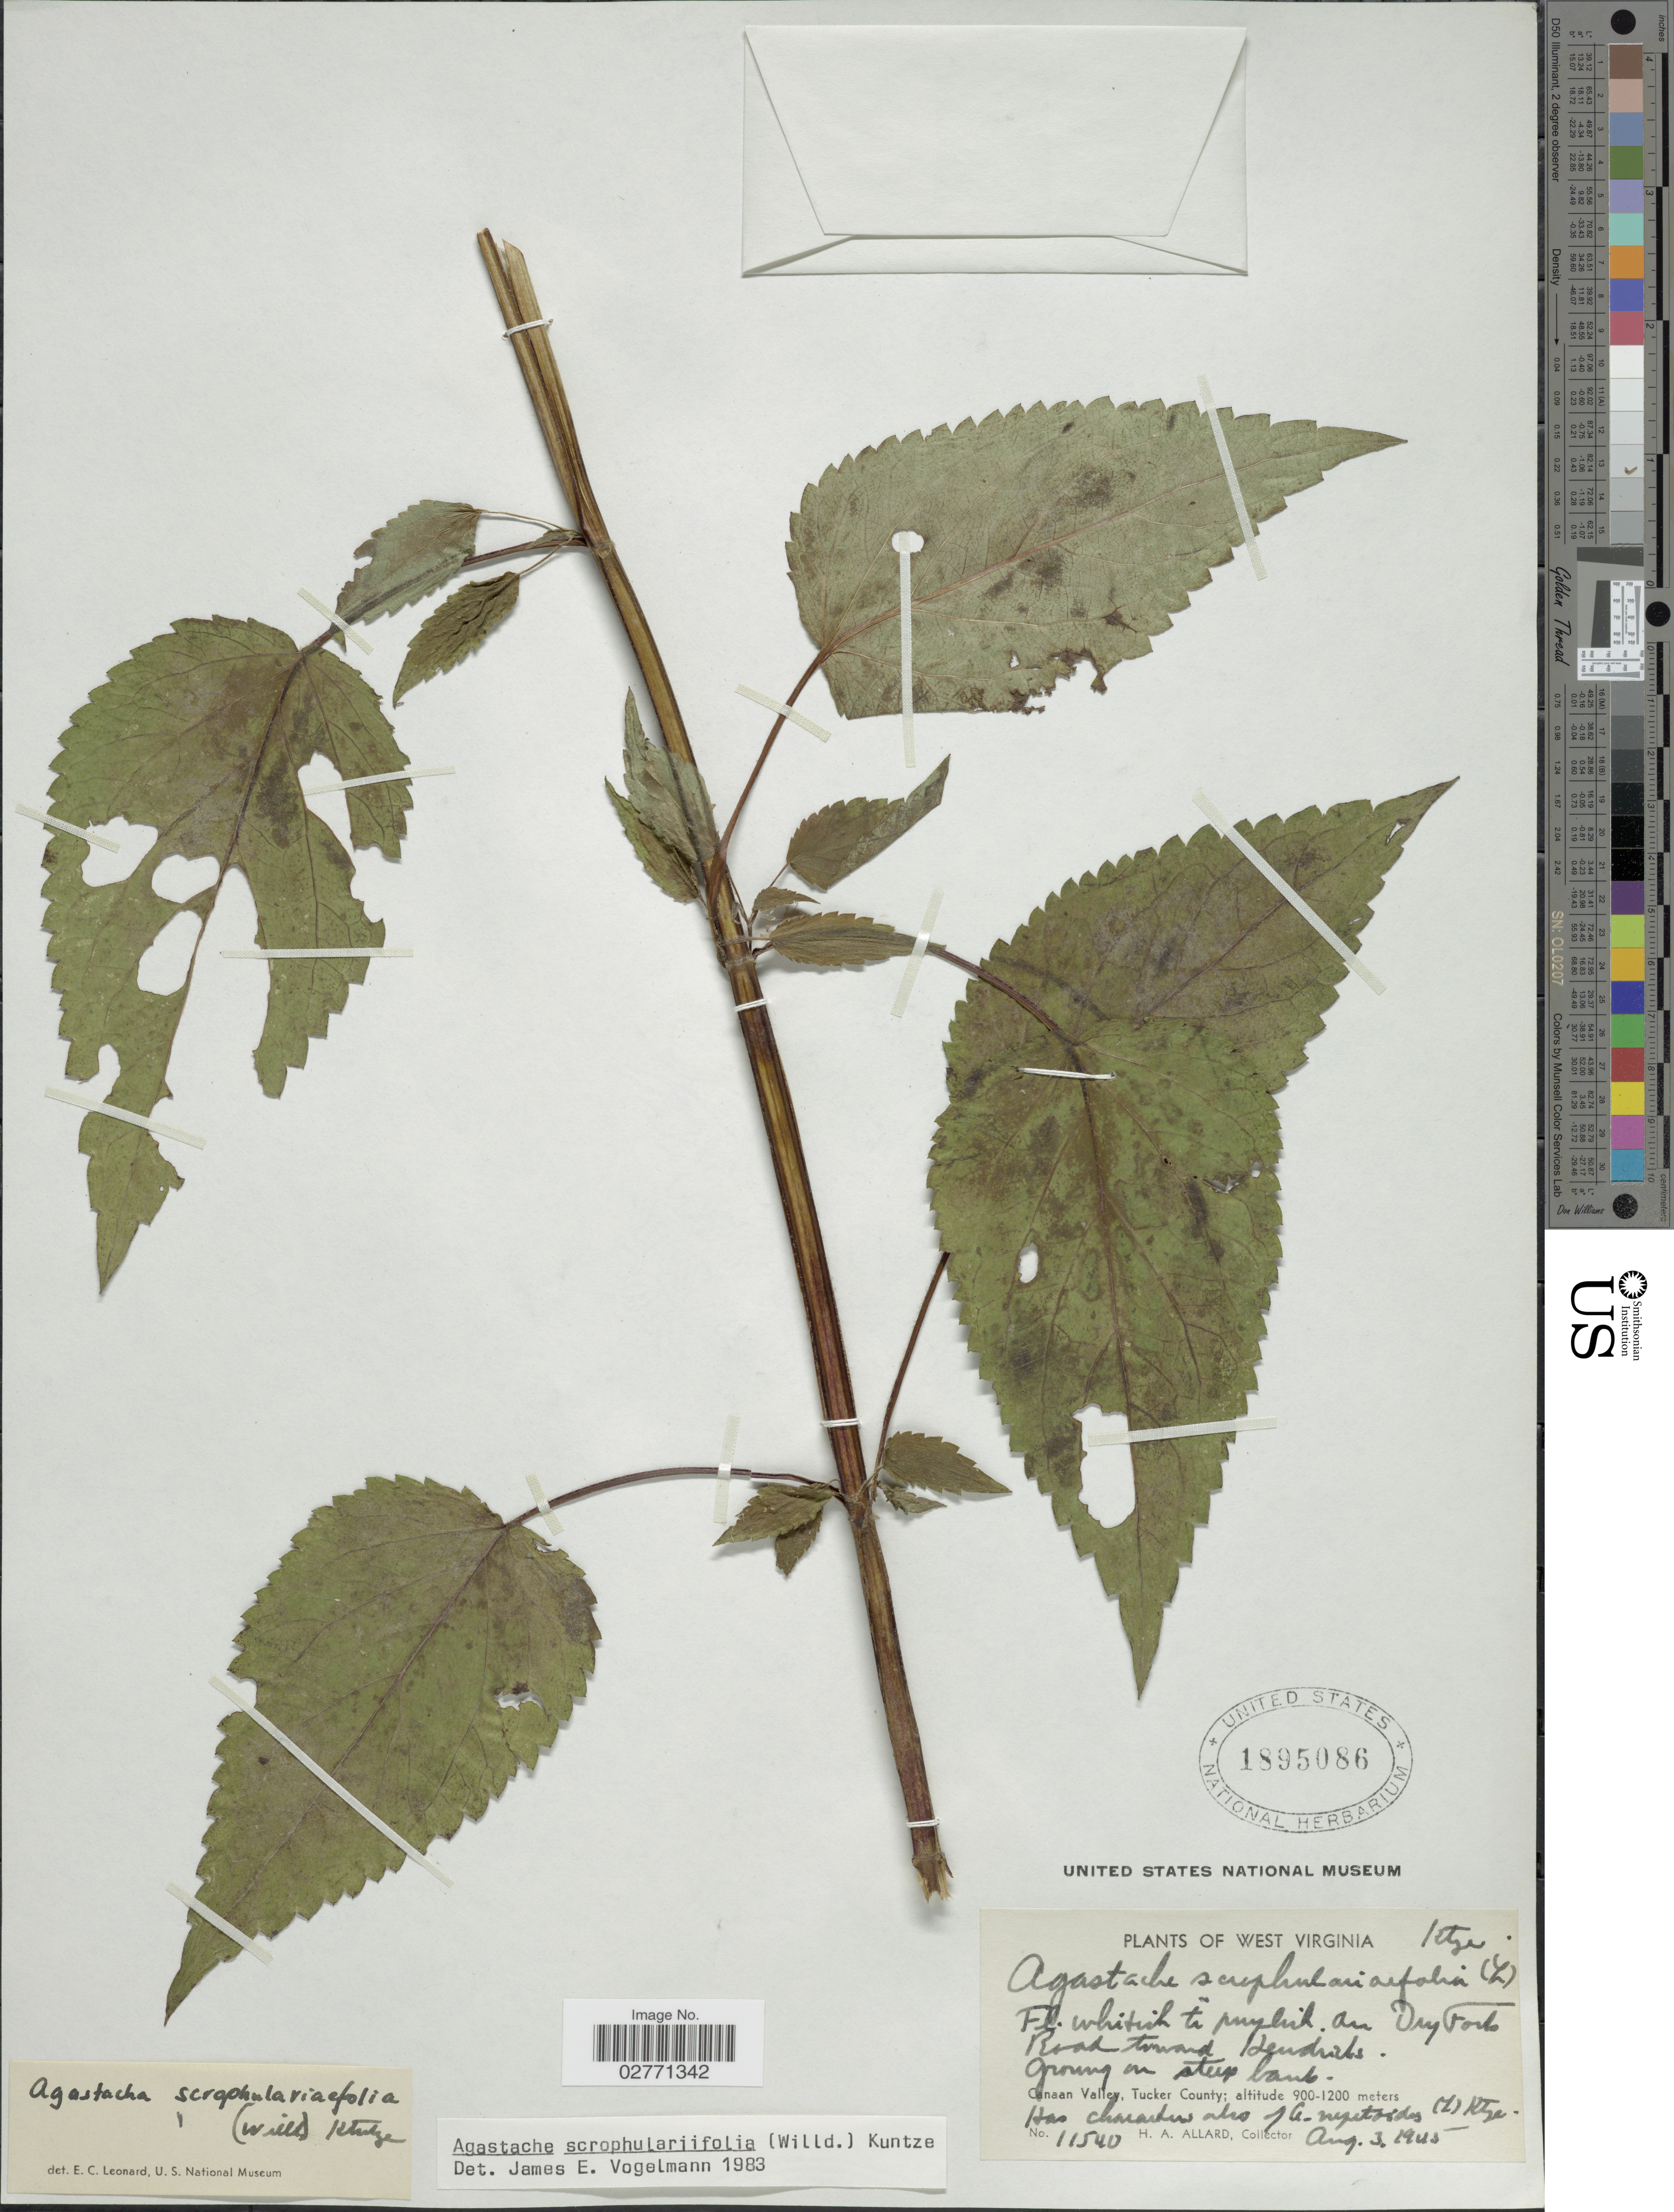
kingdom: Plantae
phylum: Tracheophyta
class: Magnoliopsida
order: Lamiales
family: Lamiaceae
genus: Agastache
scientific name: Agastache scrophulariifolia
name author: (Willd.) Kuntze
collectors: H. A. Allard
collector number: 11540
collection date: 1945-08-03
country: United States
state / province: West Virginia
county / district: Tucker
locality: Dry Forks road toward Hendricks. Canaan Valley, Tucker County.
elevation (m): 900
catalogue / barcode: US 1895086